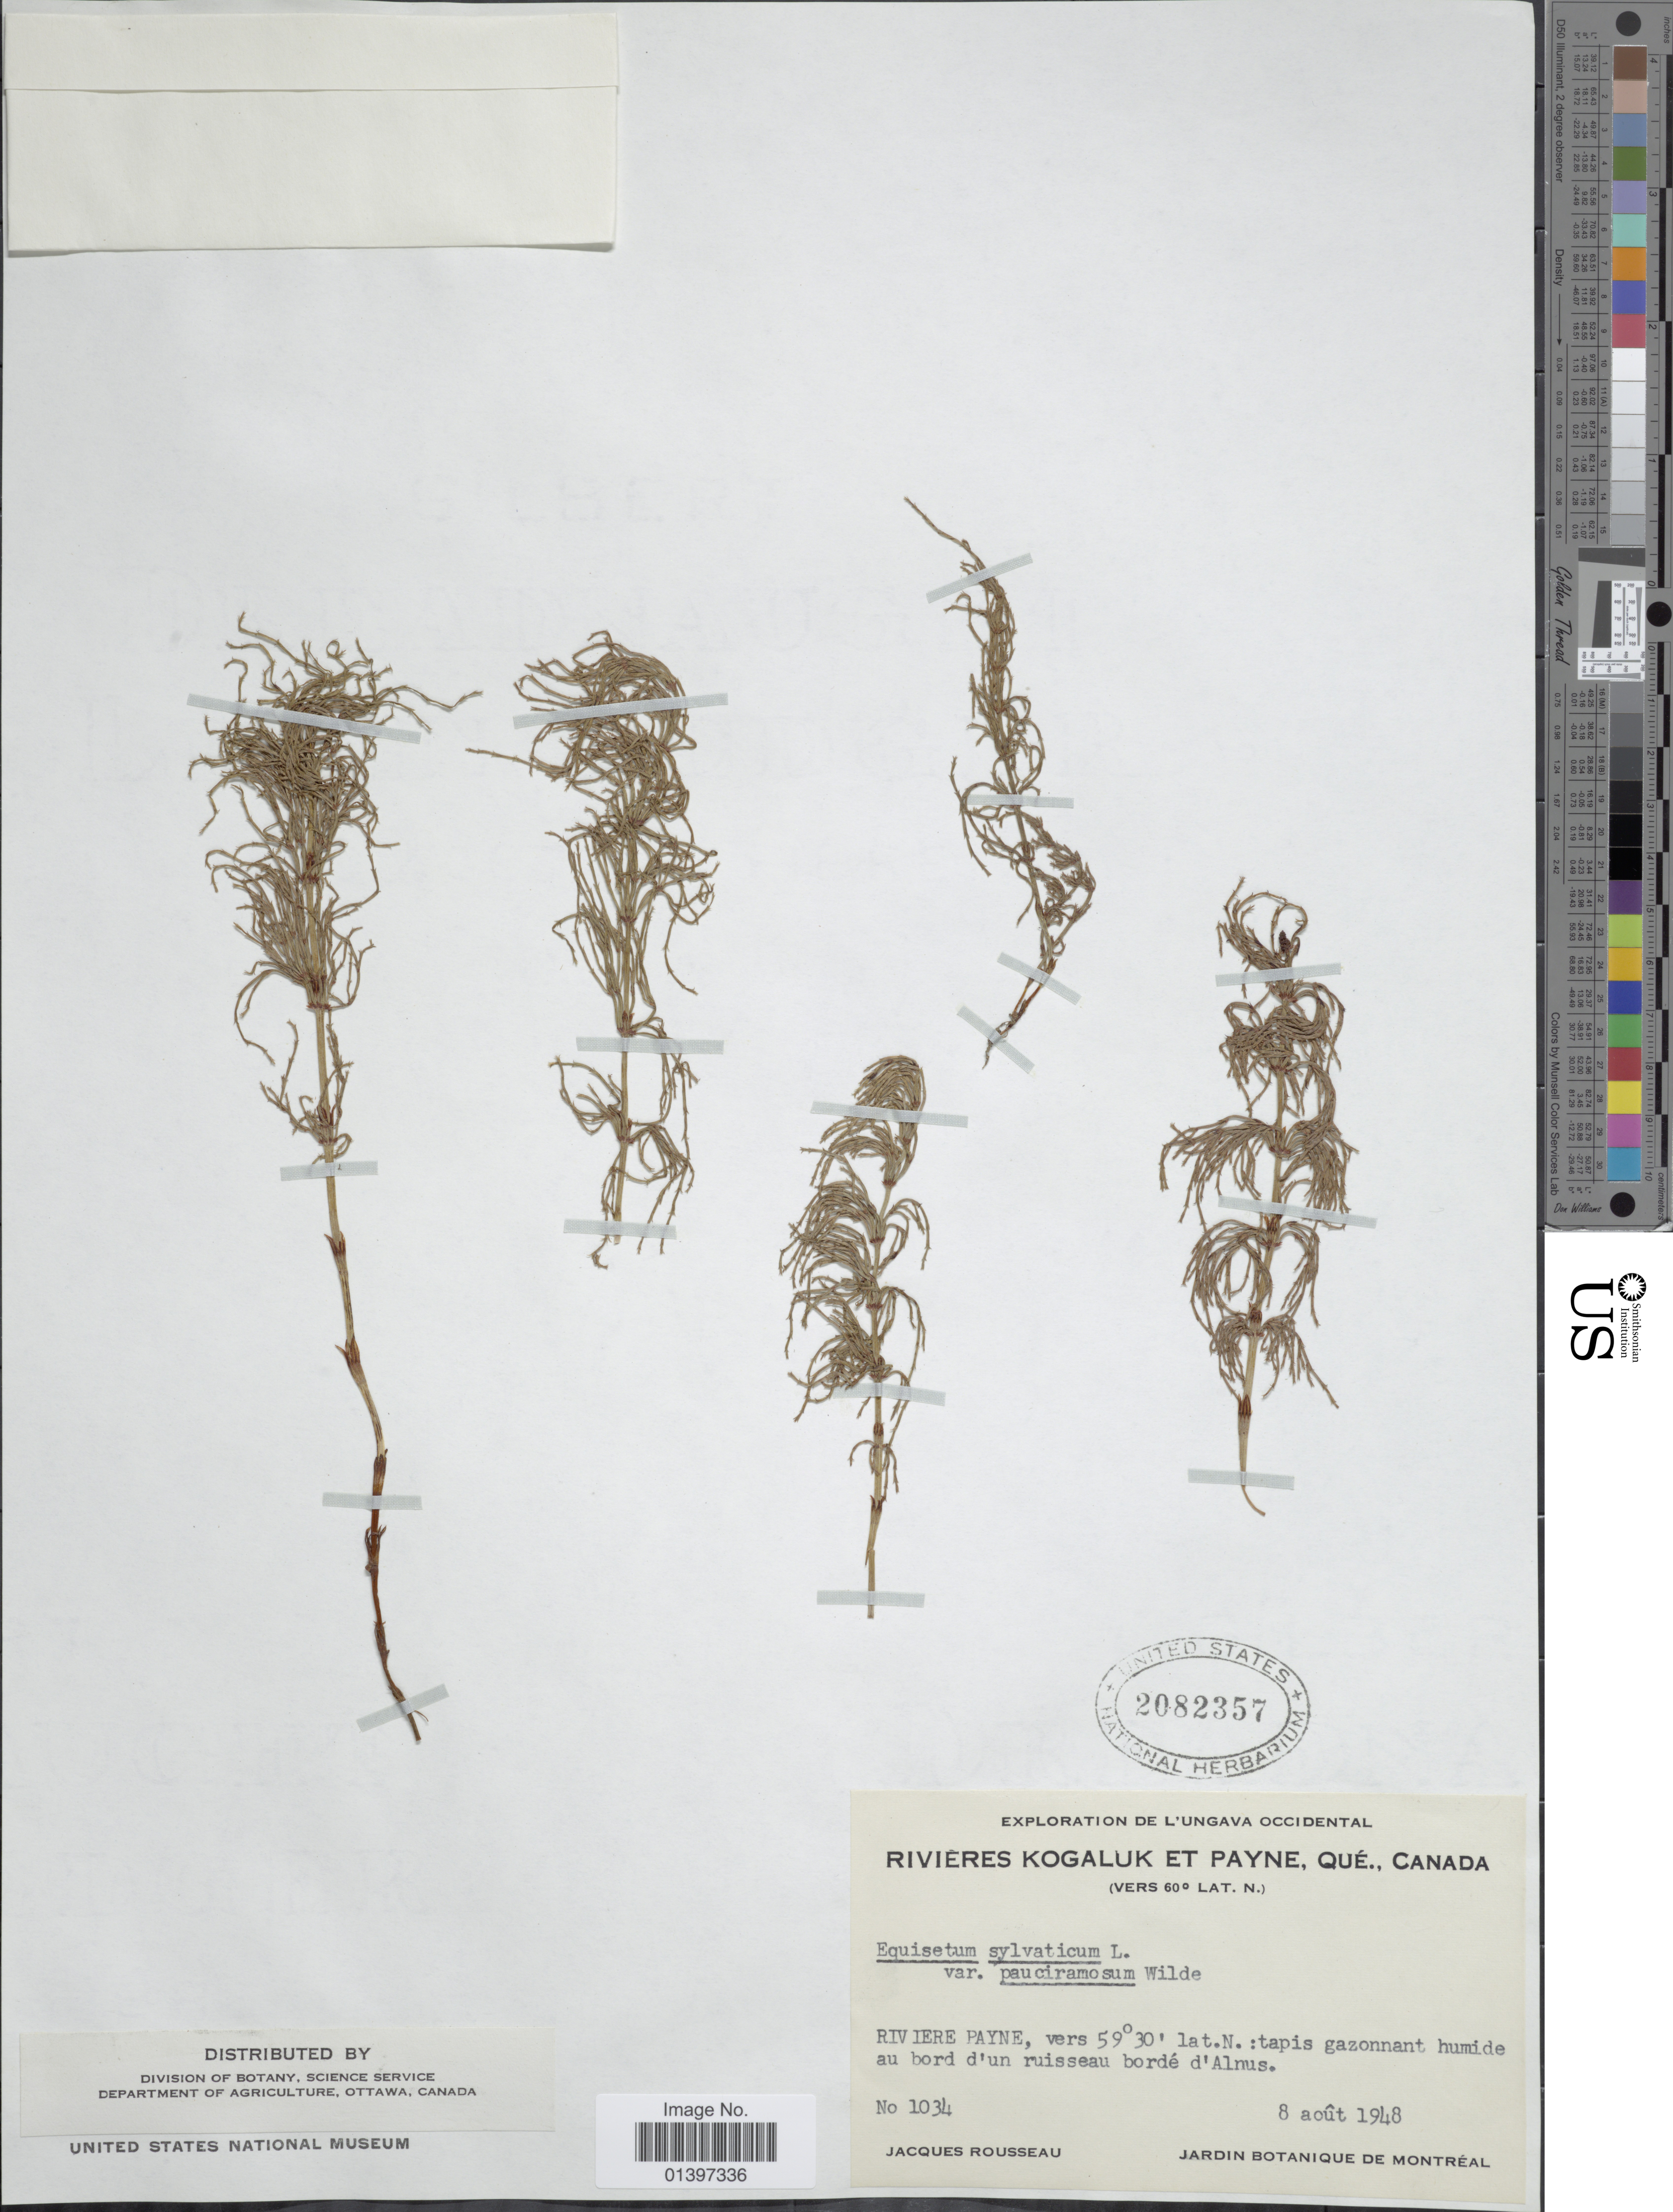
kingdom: Plantae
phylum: Tracheophyta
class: Polypodiopsida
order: Equisetales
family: Equisetaceae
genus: Equisetum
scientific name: Equisetum sylvaticum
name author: L.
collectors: J. Rousseau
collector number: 1034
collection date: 1948-08-08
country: Canada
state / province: Quebec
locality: L'Ungava occidental, Rivieres Kogaluk et Payne, Riviere Payne, tapis gazonnant humide au bord d'un ruisseau bordé d'Alnus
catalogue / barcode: US 2082357